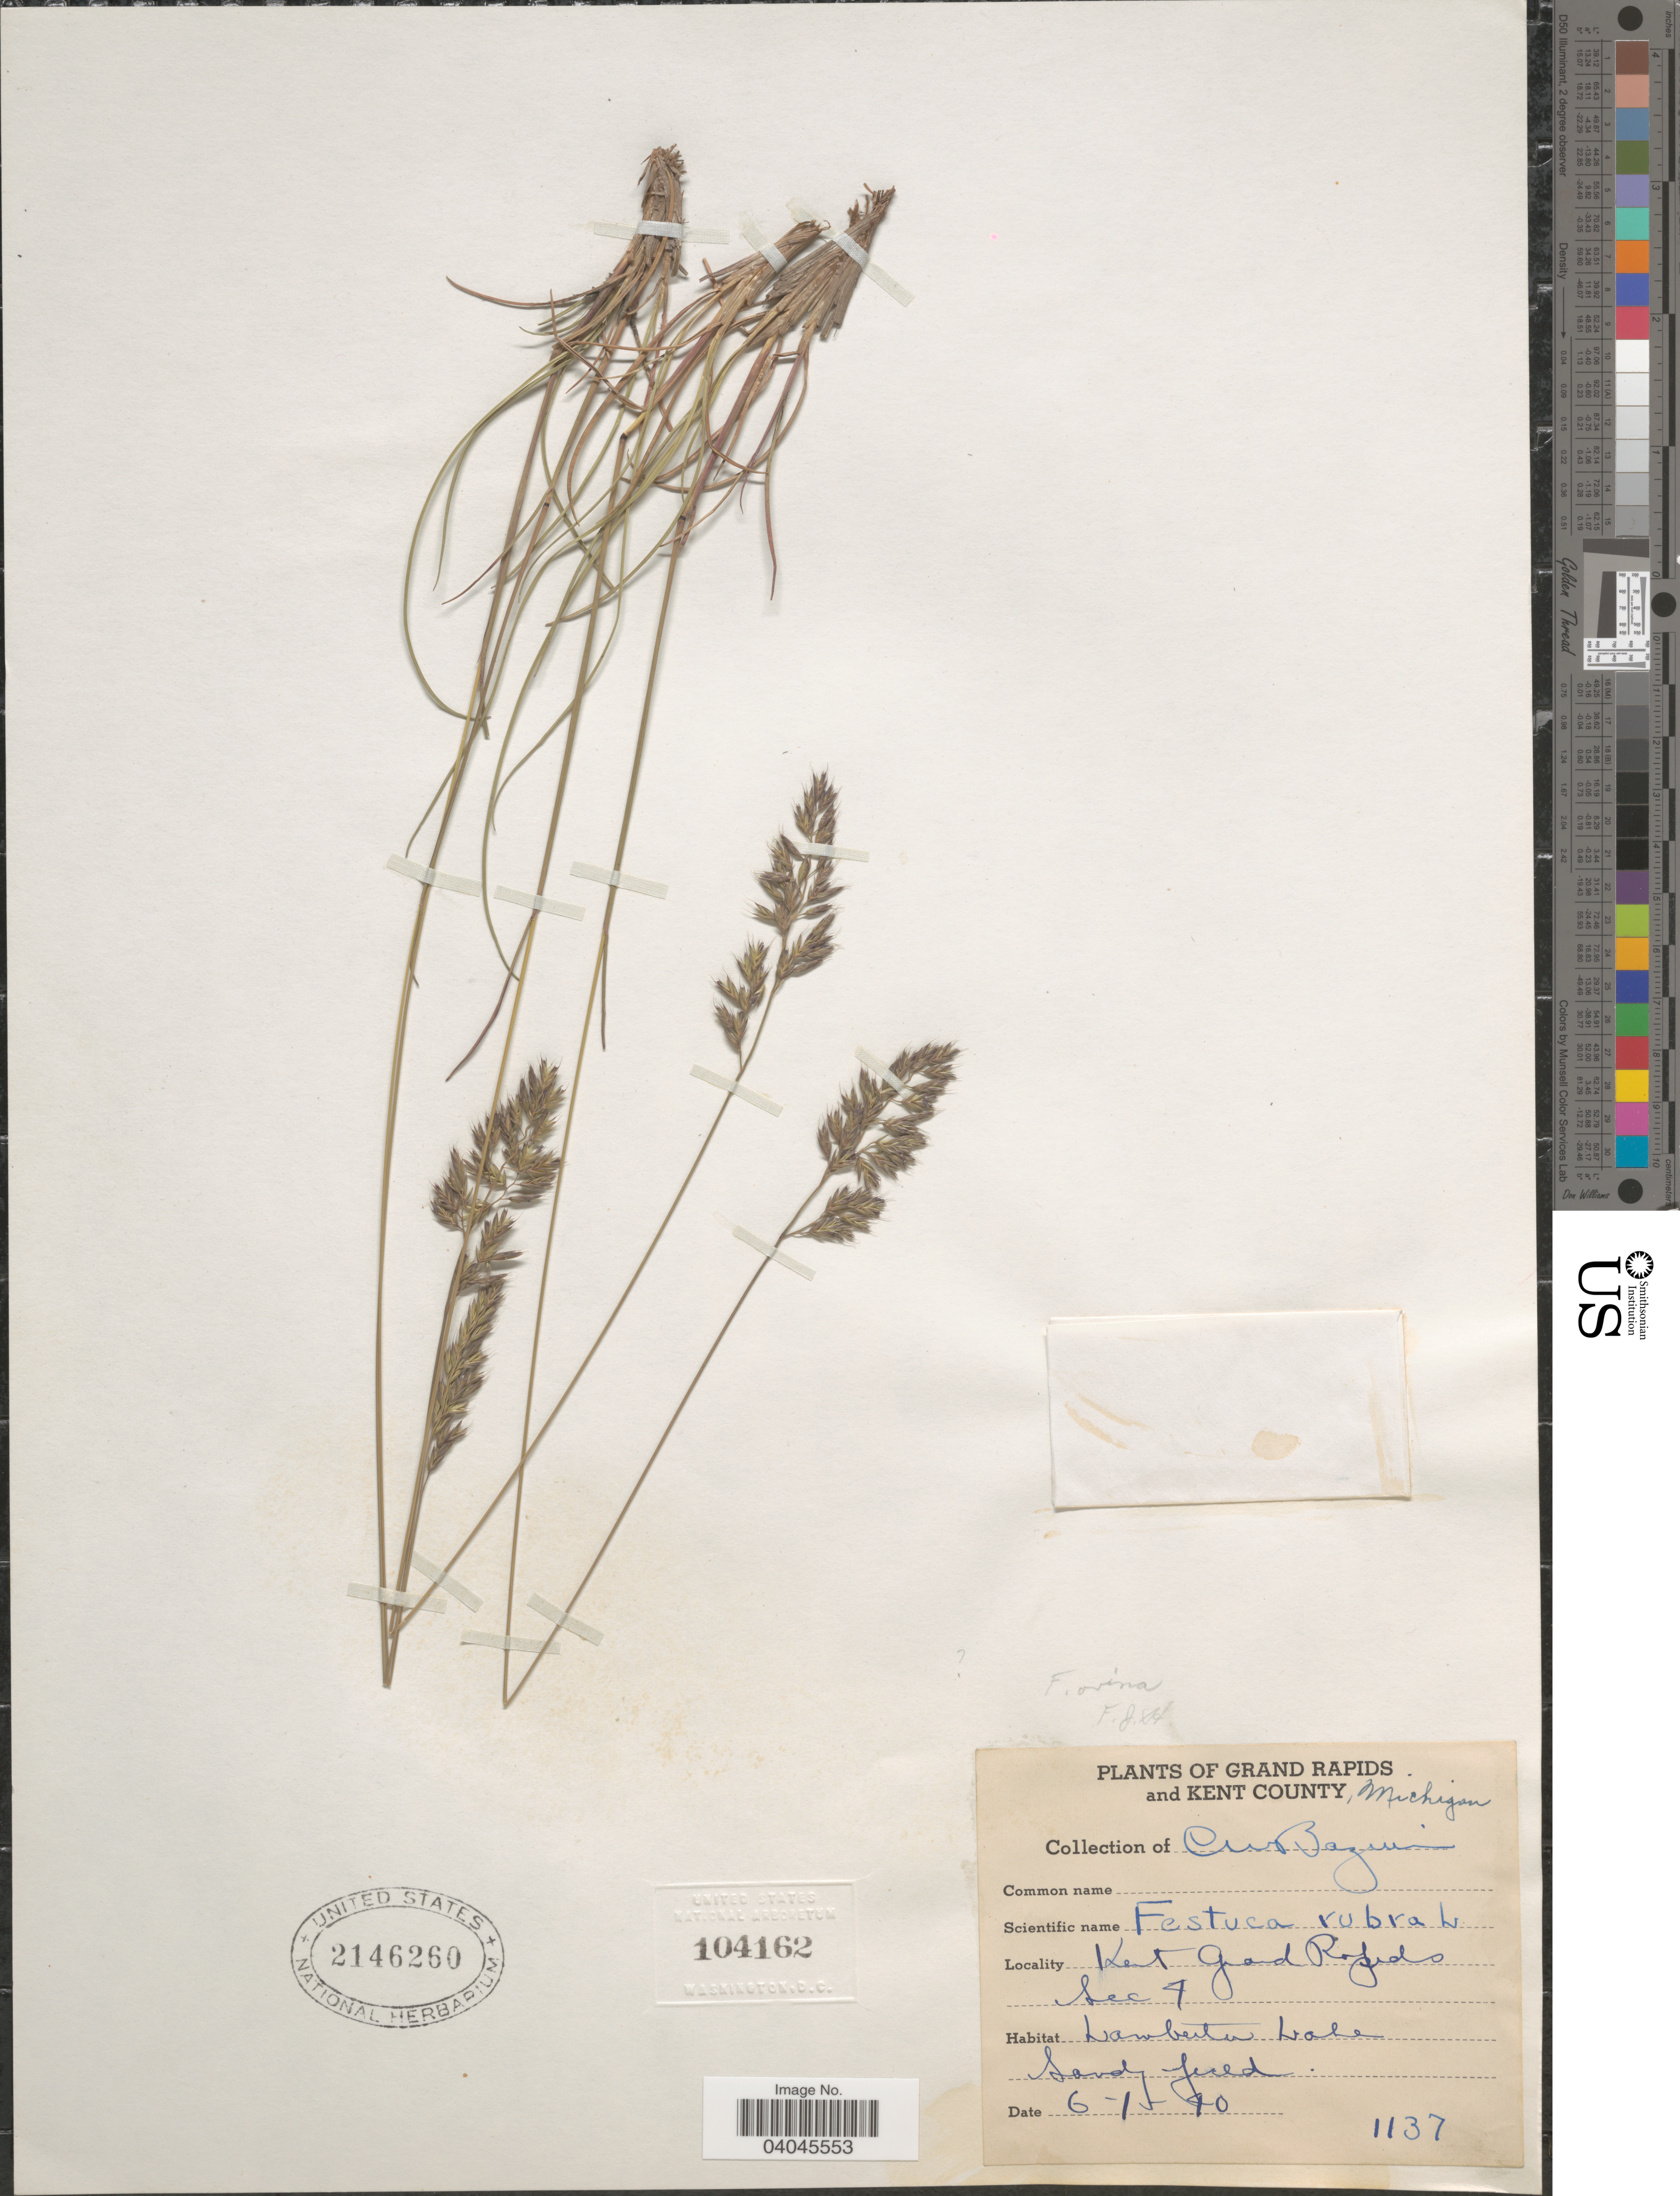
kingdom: Plantae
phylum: Tracheophyta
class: Liliopsida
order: Poales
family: Poaceae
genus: Festuca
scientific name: Festuca rubra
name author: L.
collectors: C. Bazuin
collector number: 1137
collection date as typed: Transcribed d/m/y: 1/6/40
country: United States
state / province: Michigan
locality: Grand Rapids and Kent County. Kent Grand Rapids Sec 4. Lamberton Lake.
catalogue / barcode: US 2146260